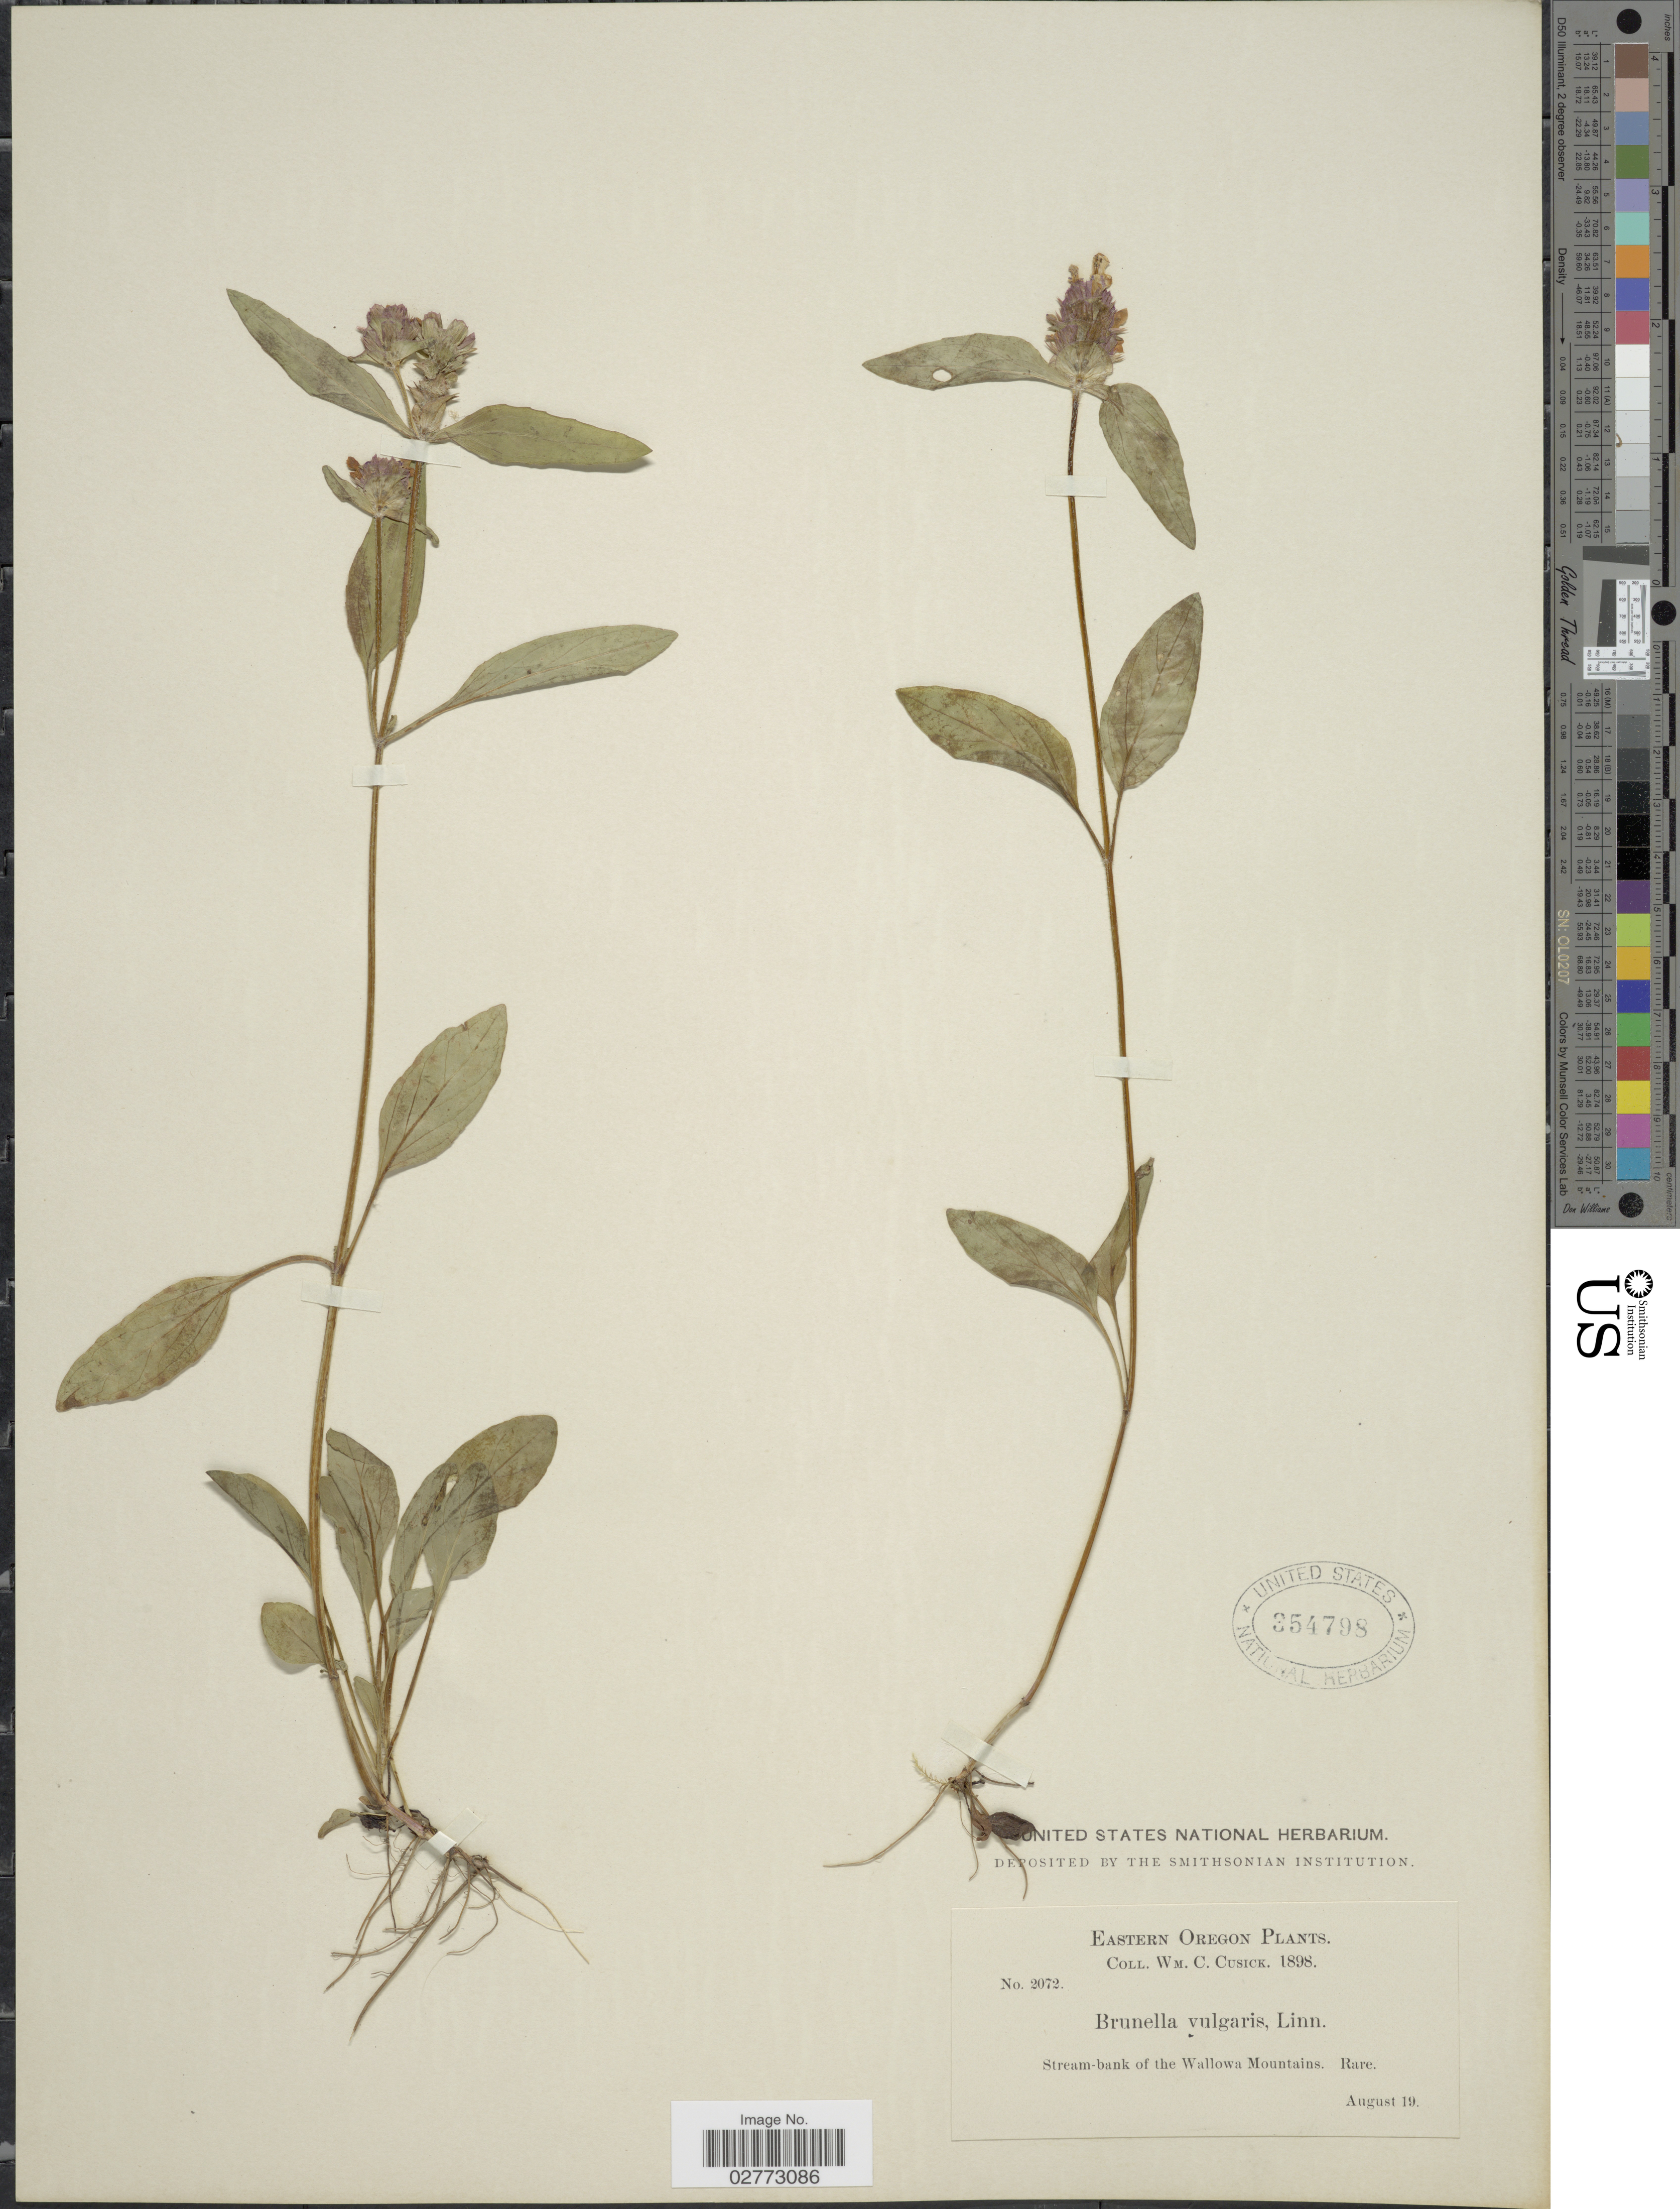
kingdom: Plantae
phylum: Tracheophyta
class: Magnoliopsida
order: Lamiales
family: Lamiaceae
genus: Prunella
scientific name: Prunella vulgaris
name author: L.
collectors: W. C. Cusick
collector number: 2072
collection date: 1898-08-19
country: United States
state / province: Oregon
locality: Eastern Oregon, Stream-bank of the Wallowa Mountains.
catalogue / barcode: US 354798